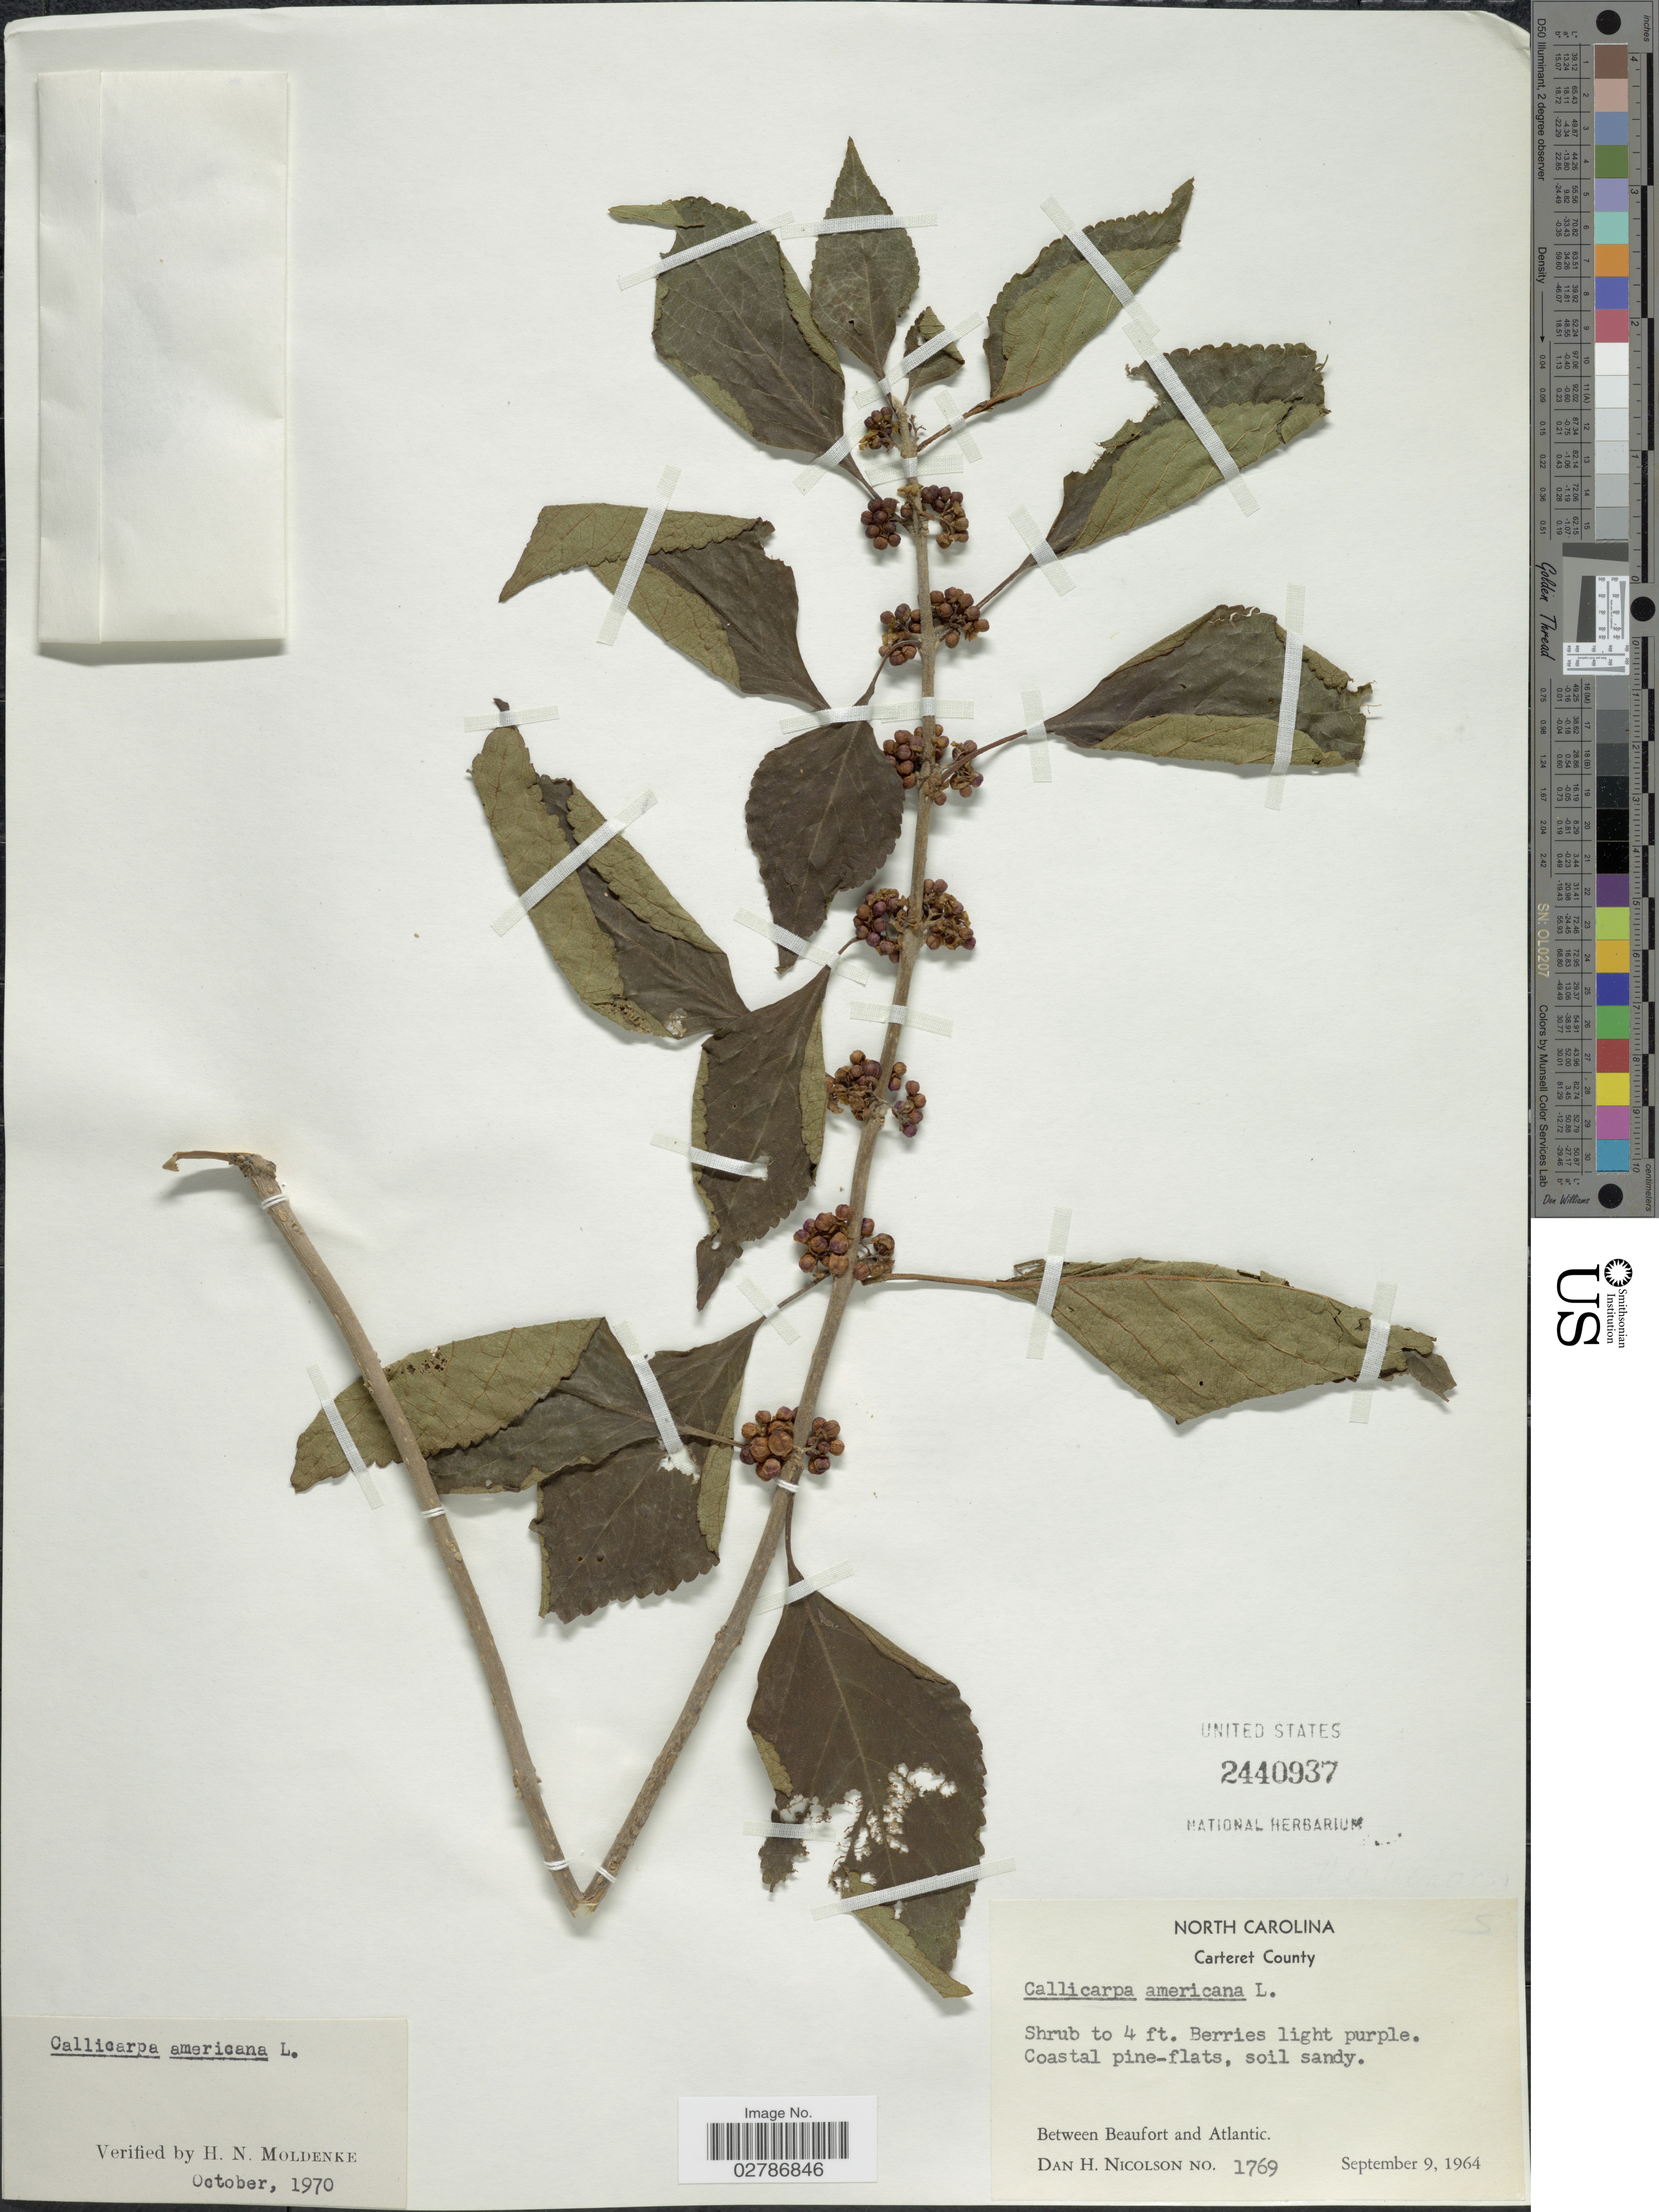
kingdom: Plantae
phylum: Tracheophyta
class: Magnoliopsida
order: Lamiales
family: Lamiaceae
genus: Callicarpa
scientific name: Callicarpa americana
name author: L.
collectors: D. H. Nicolson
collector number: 1769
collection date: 1964-09-09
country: United States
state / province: North Carolina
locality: Carteret County. Between Beaufort an Atlantic.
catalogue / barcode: US 2440937